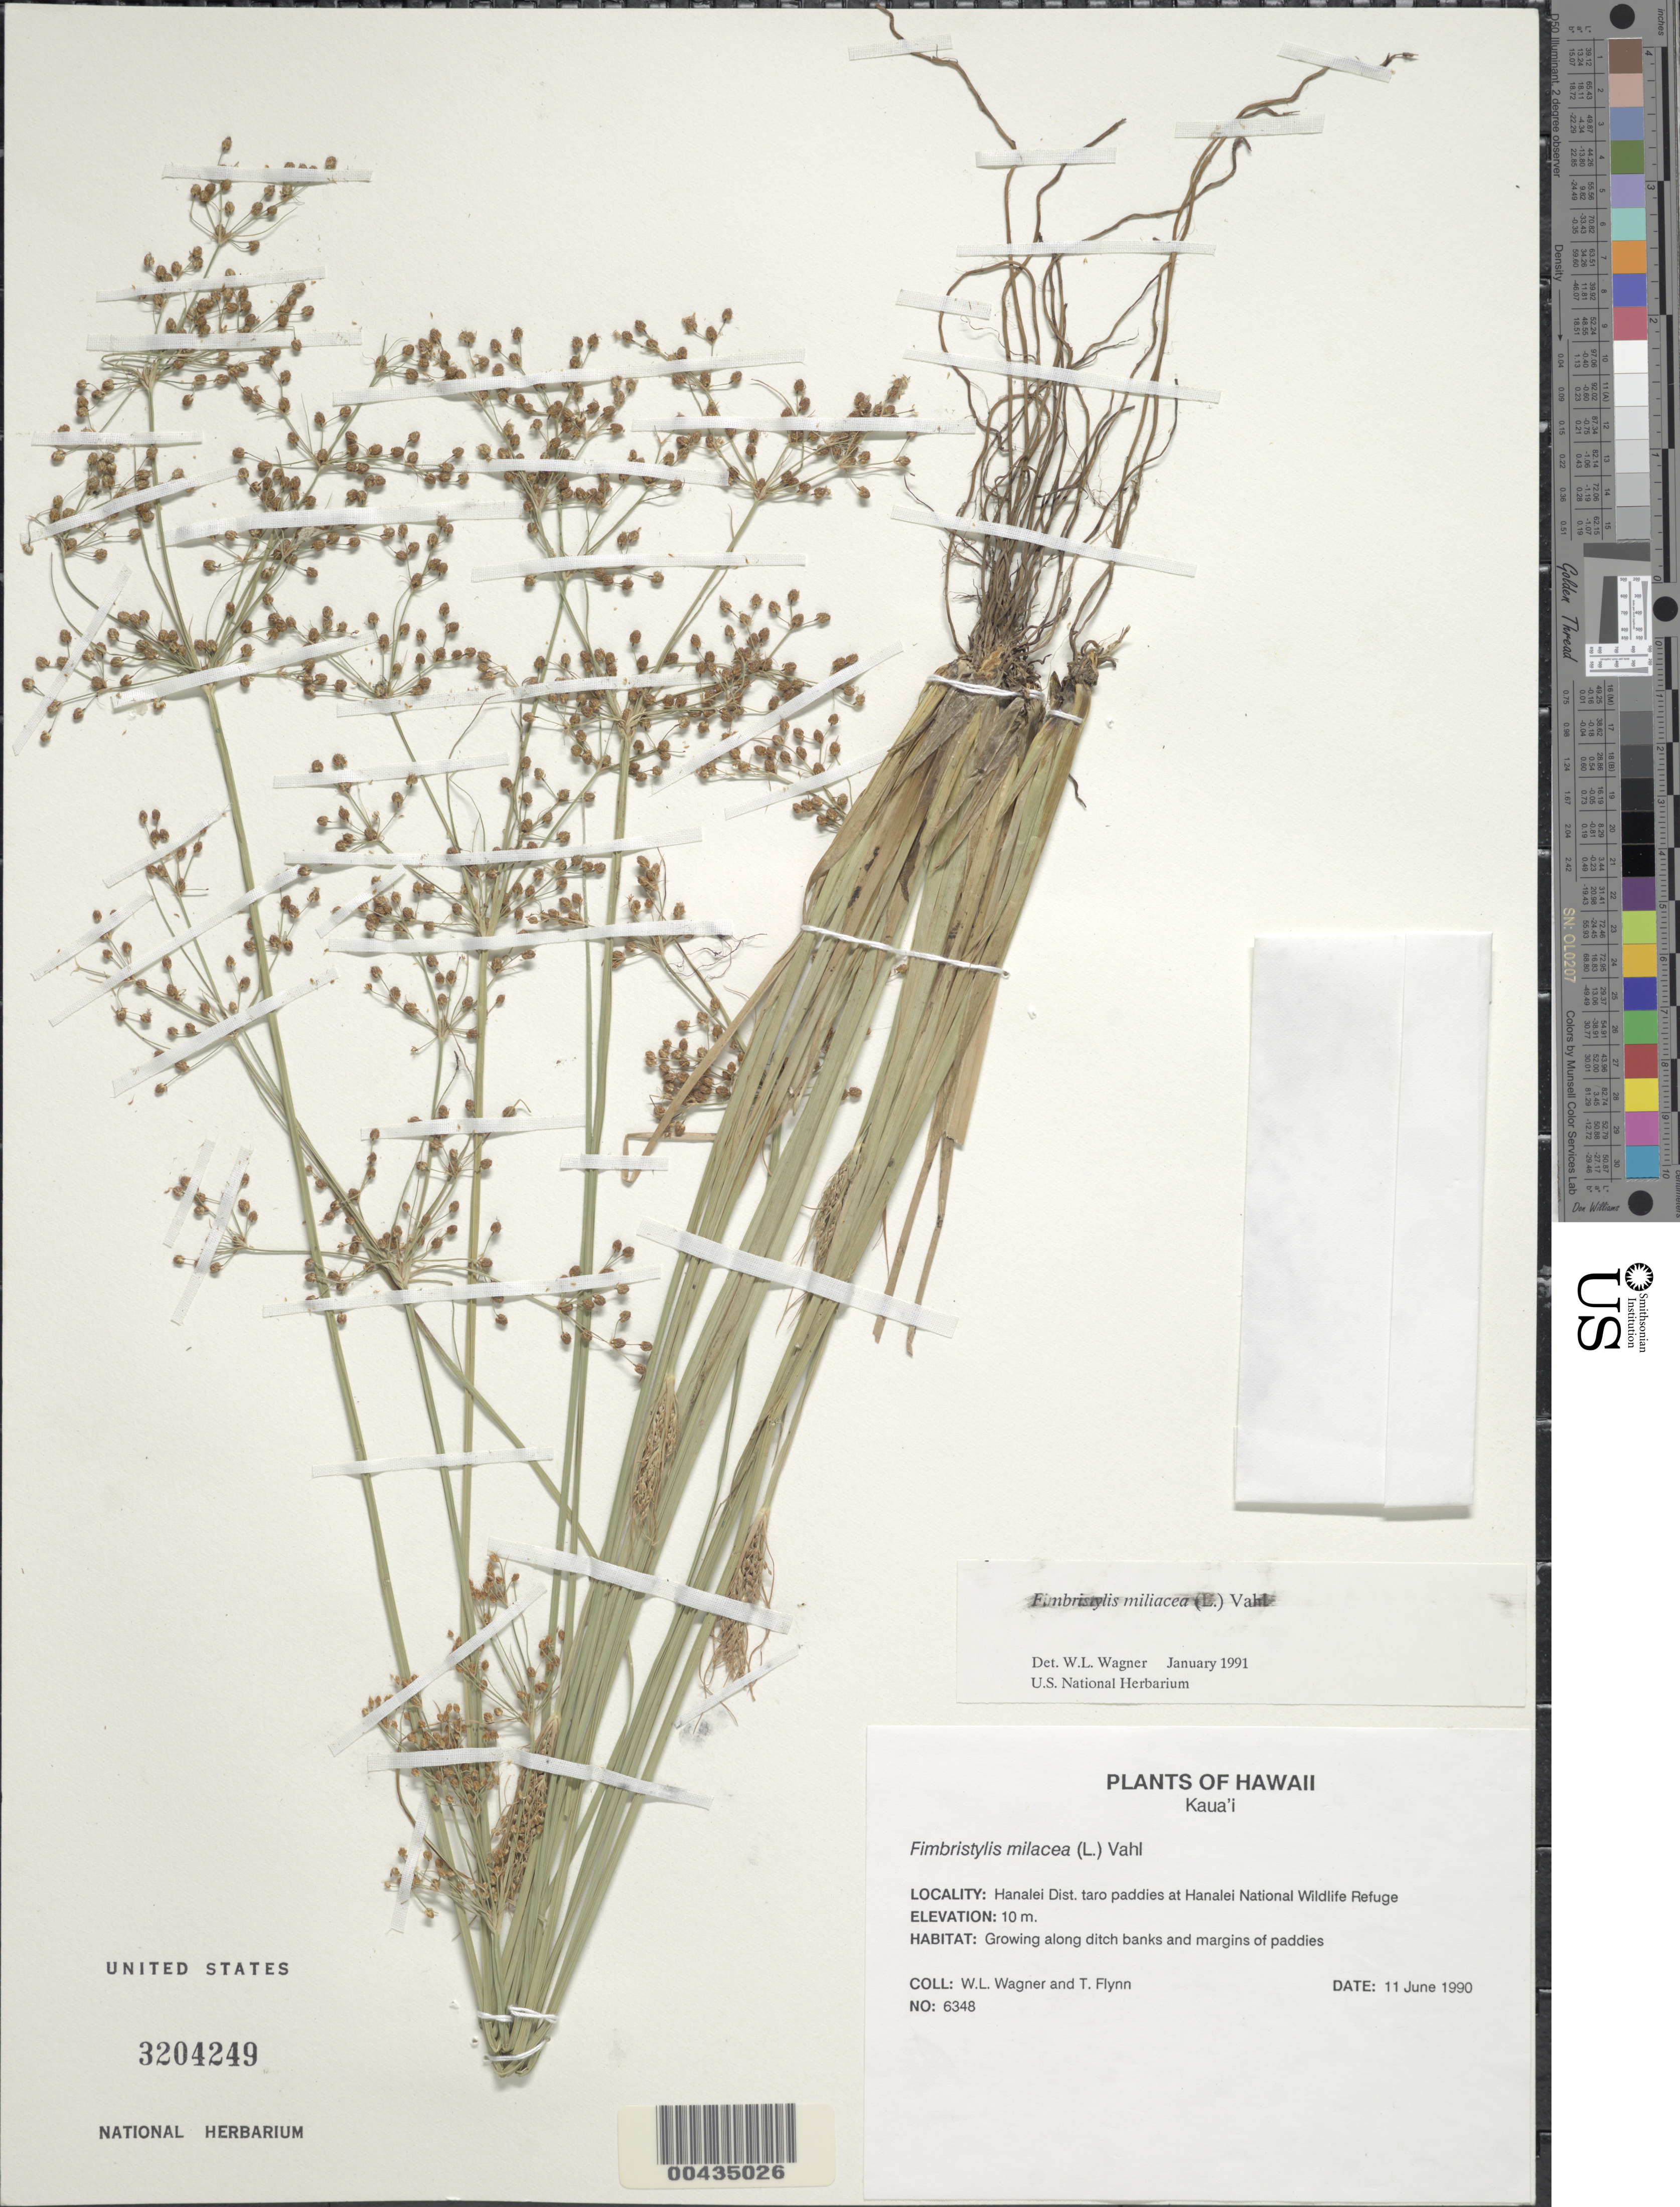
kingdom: Plantae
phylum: Tracheophyta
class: Liliopsida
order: Poales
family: Cyperaceae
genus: Fimbristylis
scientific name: Fimbristylis littoralis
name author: Gaudich.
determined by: Strong, Mark T., (BOT), Smithsonian Institution - National Museum of Natural History (UNITED STATES)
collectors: W. L. Wagner & T. W. Flynn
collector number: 6348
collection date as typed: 11 Jun 1990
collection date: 1990-06-11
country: United States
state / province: Hawaii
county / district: Kauai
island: Kaua'i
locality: Hanalei Dist. taro paddies at Hanalei National Wildlife Refuge,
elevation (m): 10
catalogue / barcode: US 3204249